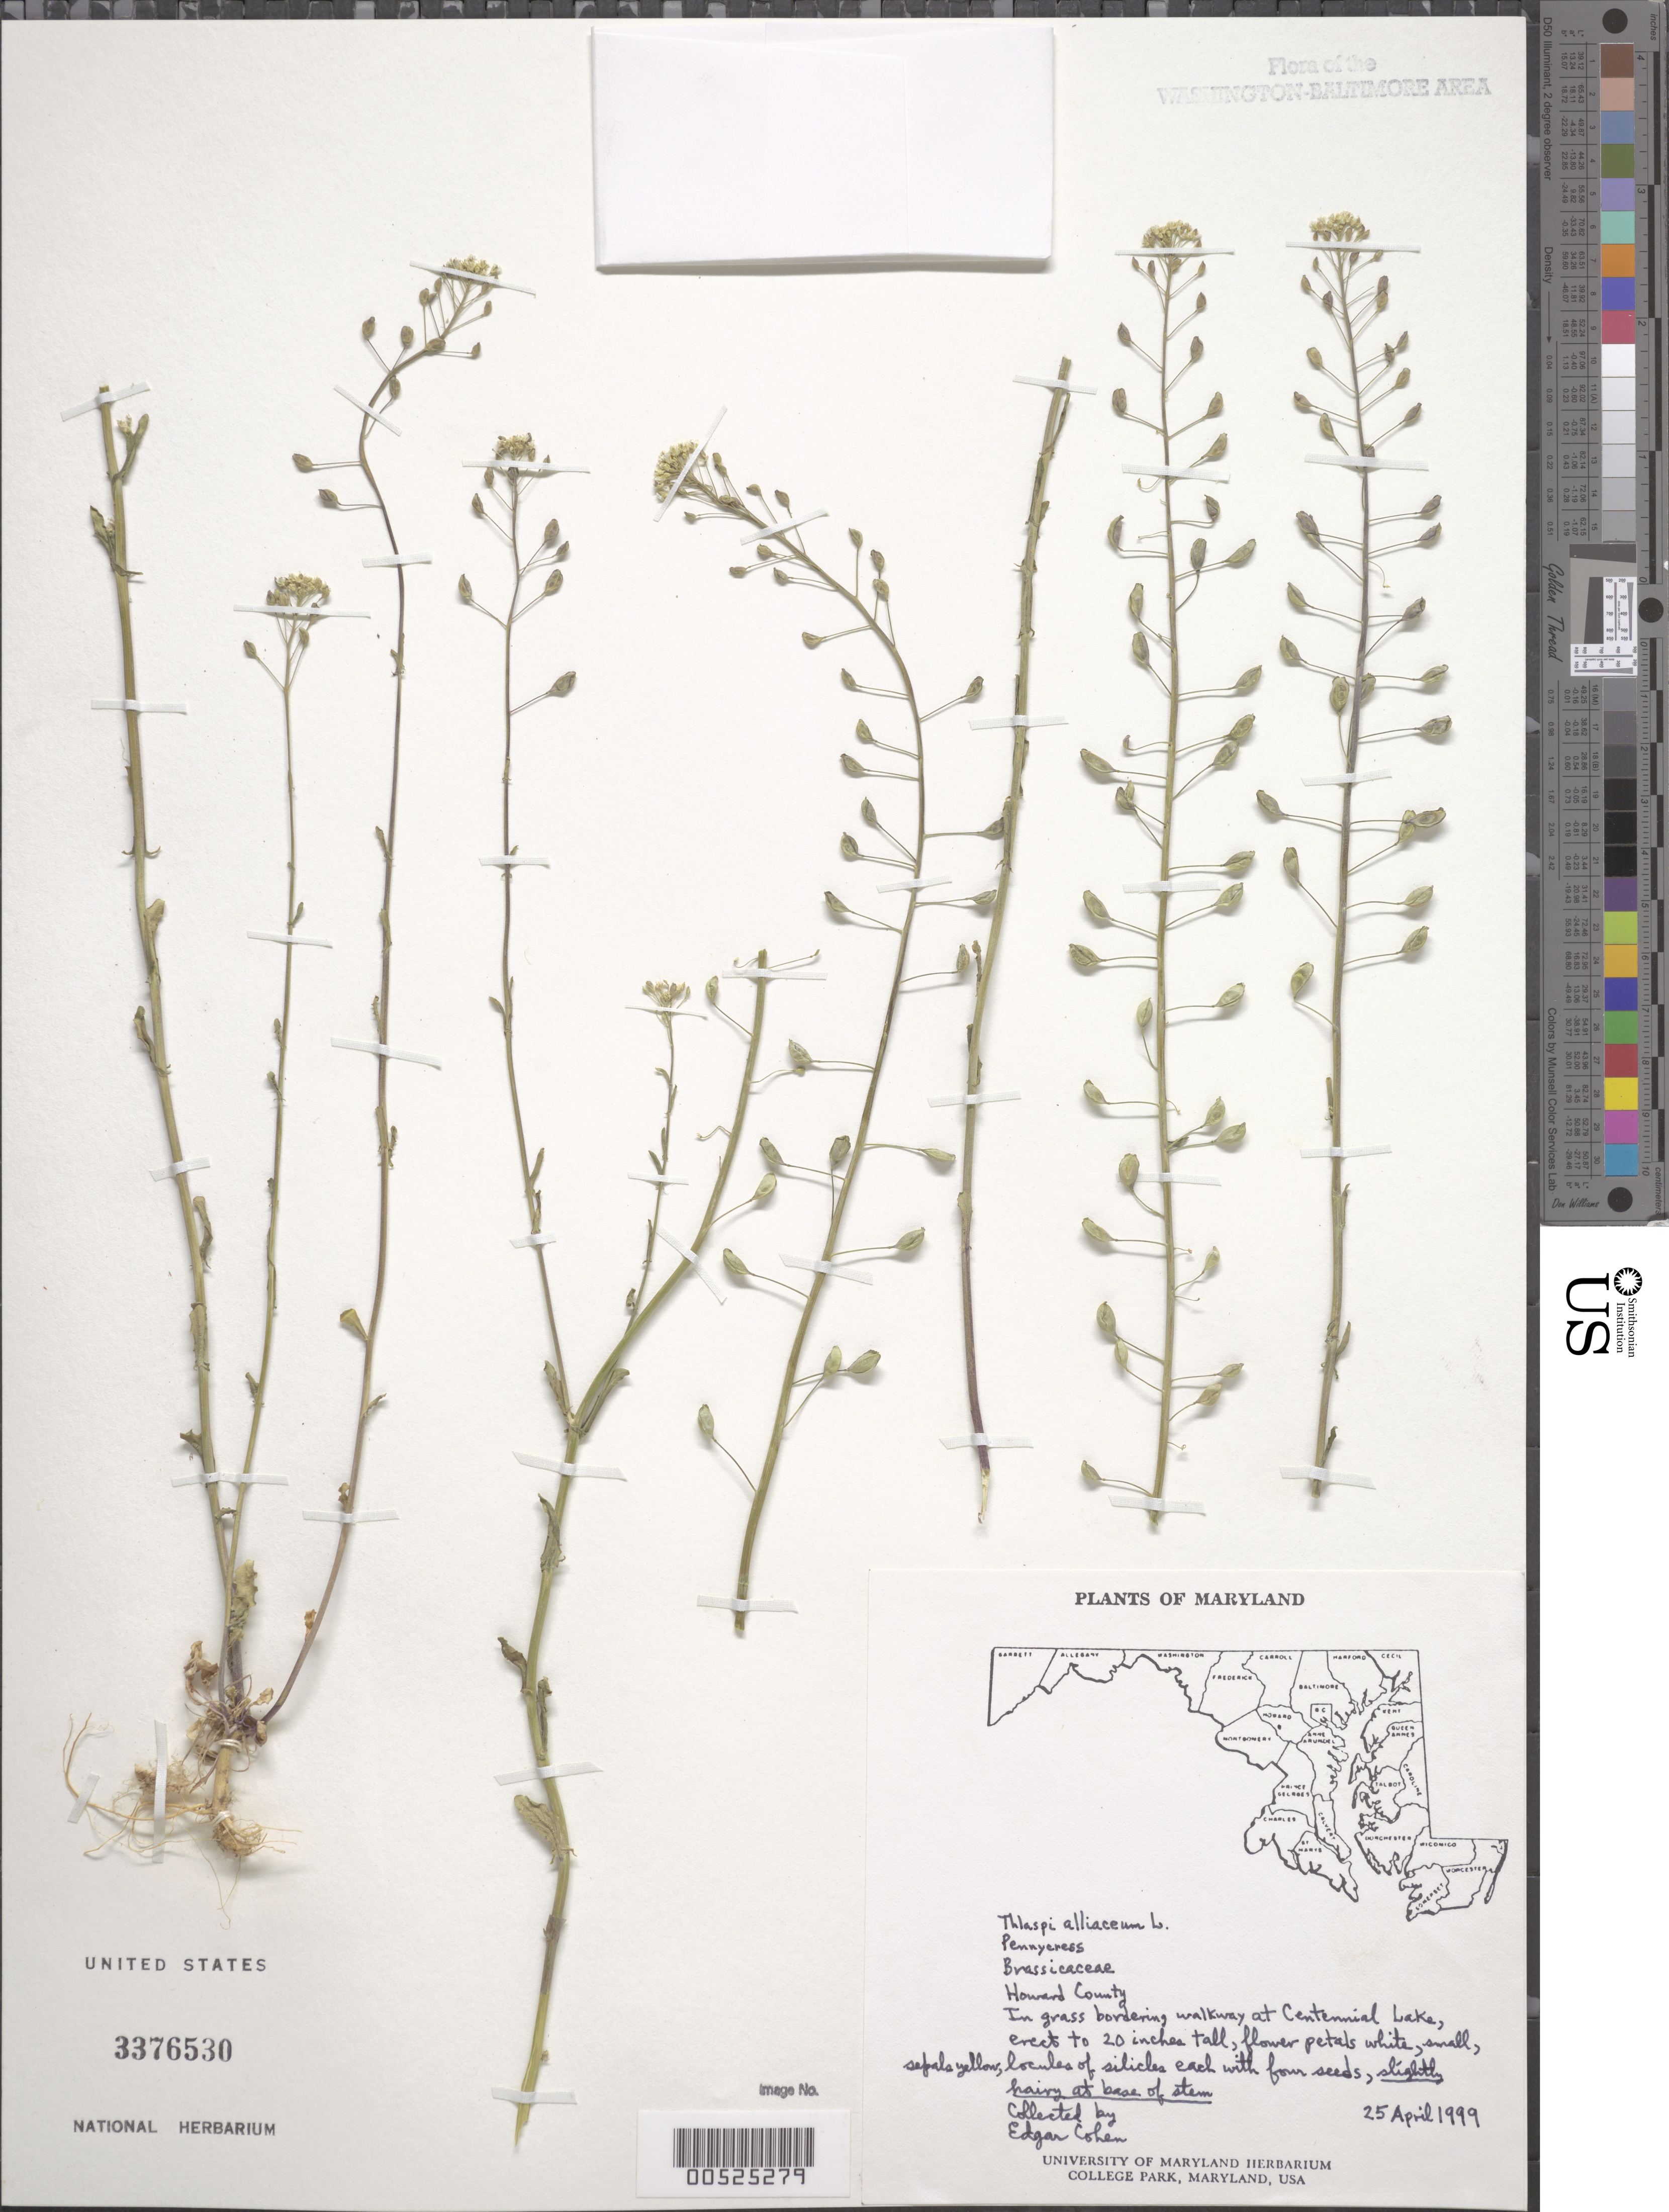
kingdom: Plantae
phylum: Tracheophyta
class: Magnoliopsida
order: Brassicales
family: Brassicaceae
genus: Thlaspi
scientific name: Thlaspi alliaceum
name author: L.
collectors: E. Cohen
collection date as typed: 25 Apr 1999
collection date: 1999-04-25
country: United States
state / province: Maryland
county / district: Howard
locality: Centennial Lake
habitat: In grass bordering walkway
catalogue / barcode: US 3376530